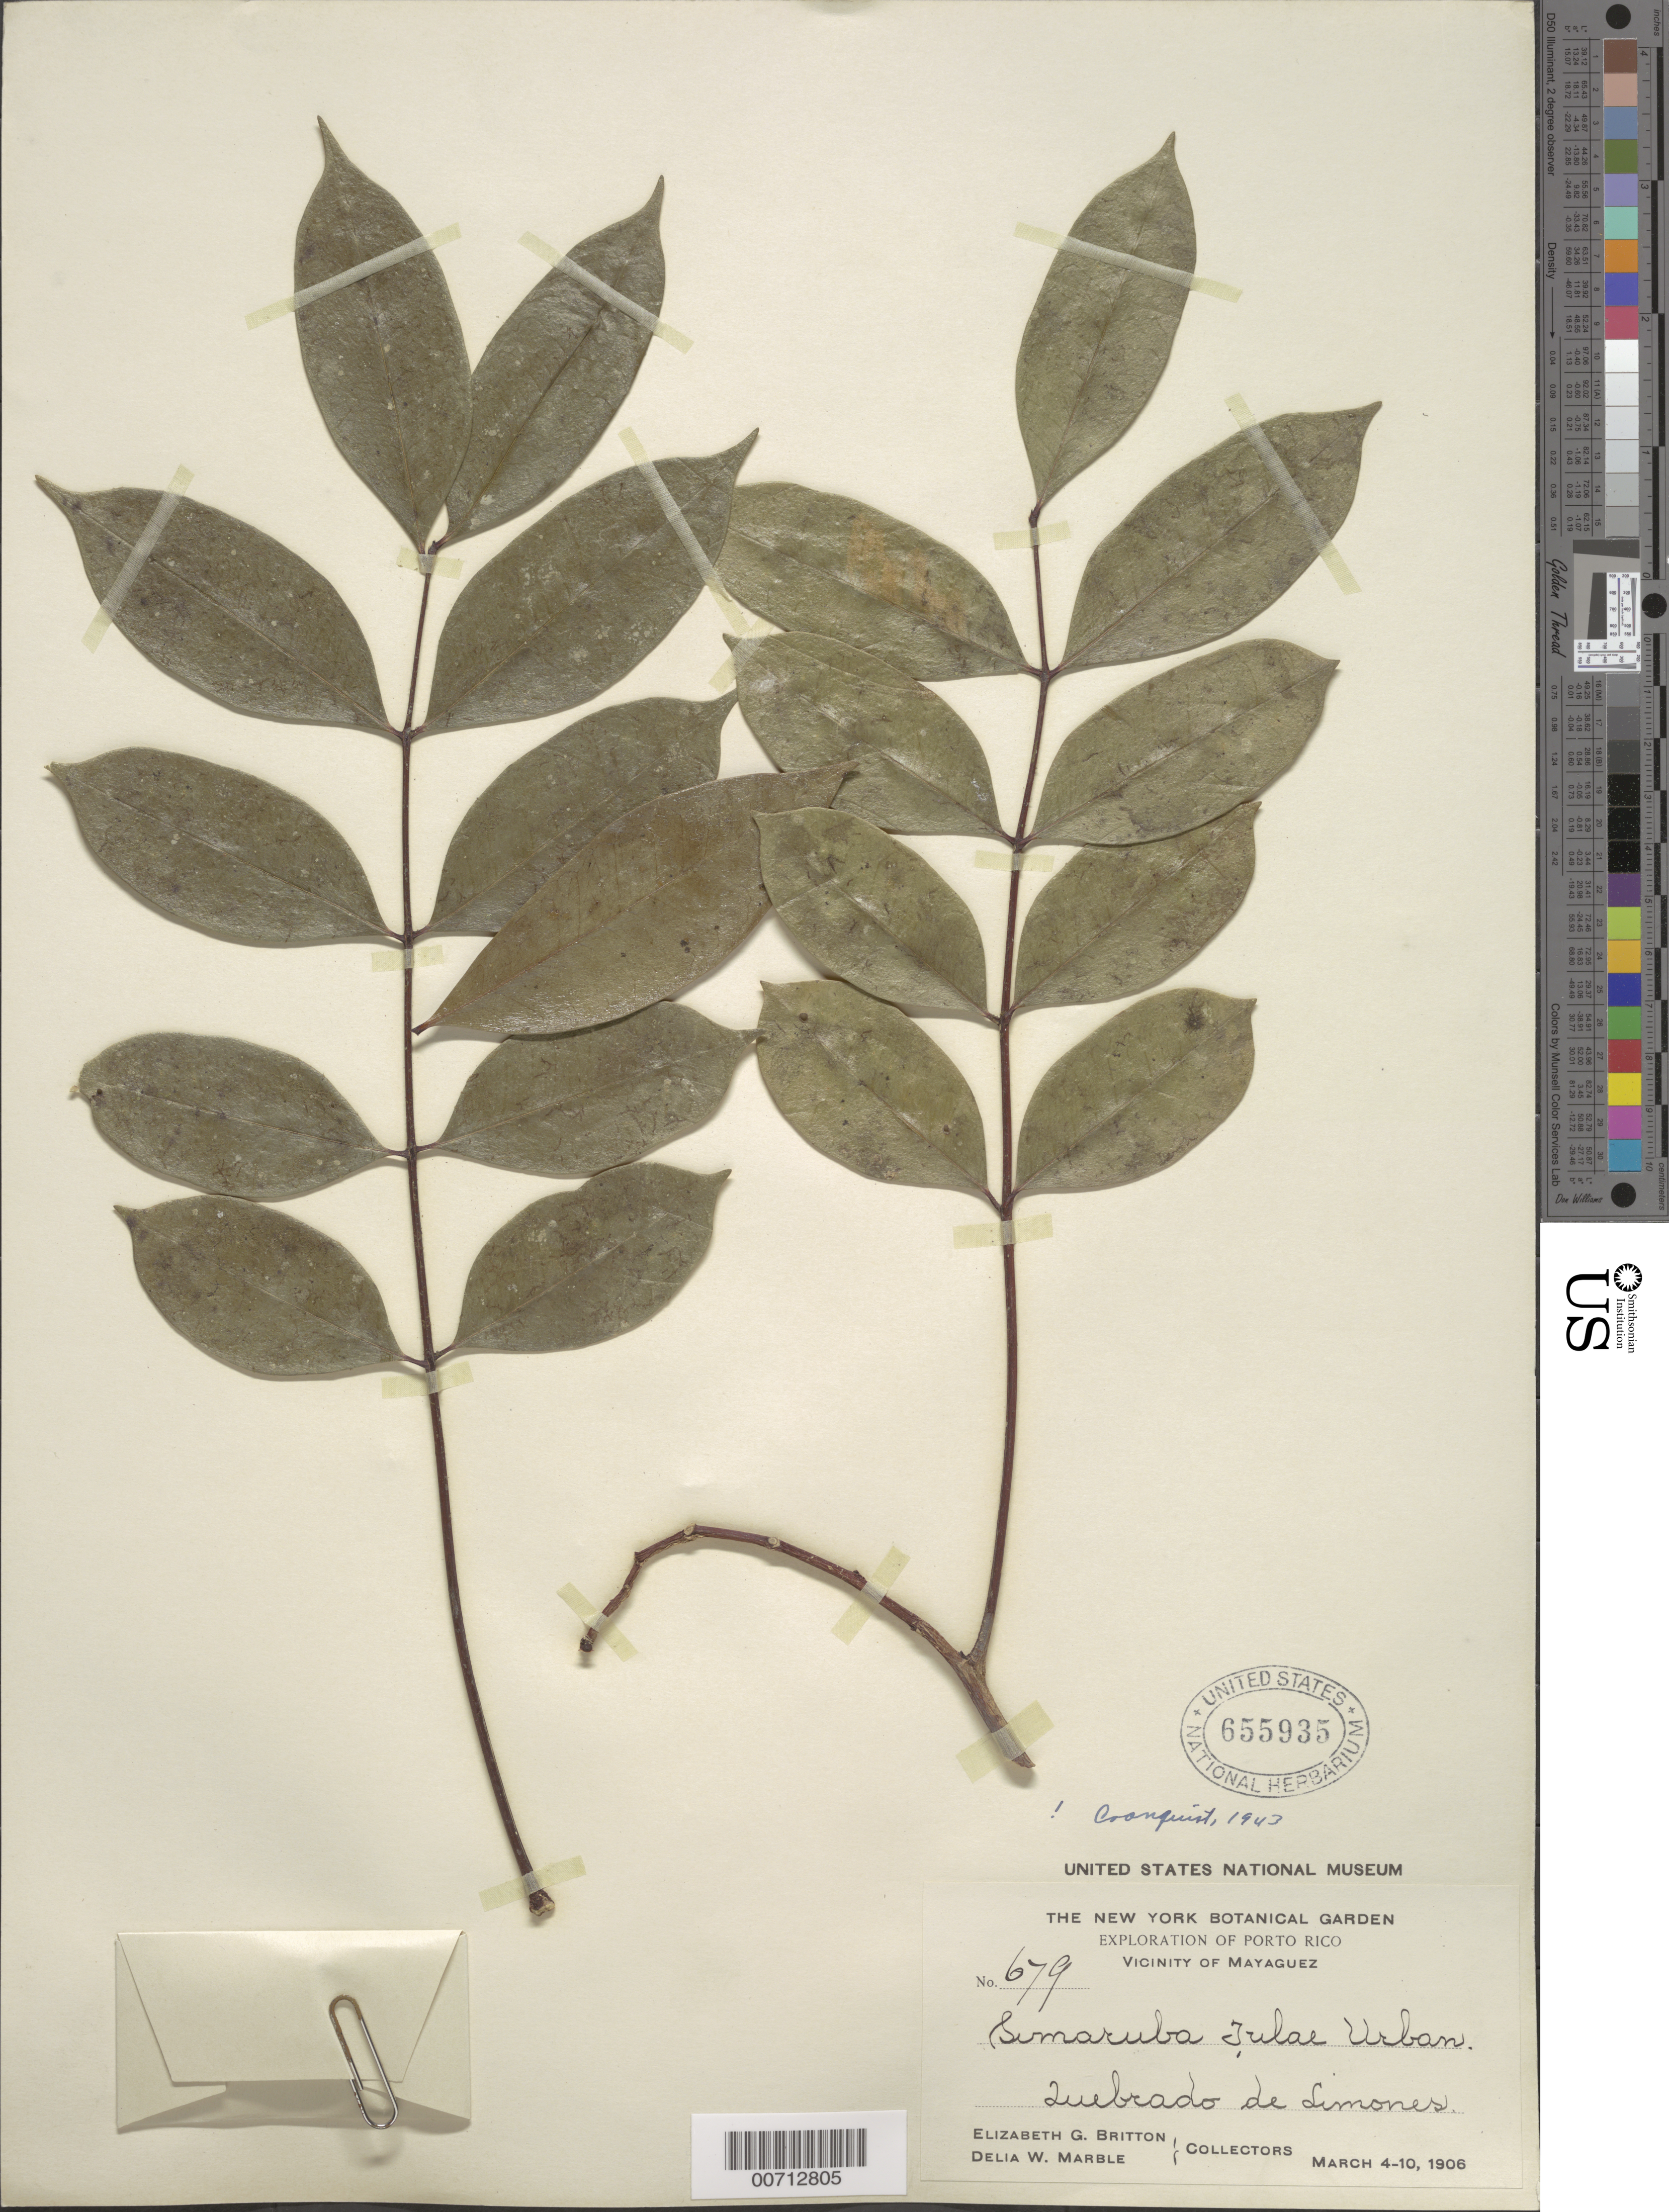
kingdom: Plantae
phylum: Tracheophyta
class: Magnoliopsida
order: Sapindales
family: Simaroubaceae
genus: Simarouba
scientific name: Simarouba tulae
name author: Urb.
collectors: E. G. Britton & D. W. Marble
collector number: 679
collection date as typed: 04 Mar 1906 to 10 Mar 1906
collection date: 1906-03-04/1906-03-10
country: Puerto Rico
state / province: Mayaguez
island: Greater Antilles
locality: Quebrado de Limones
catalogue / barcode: US 655935